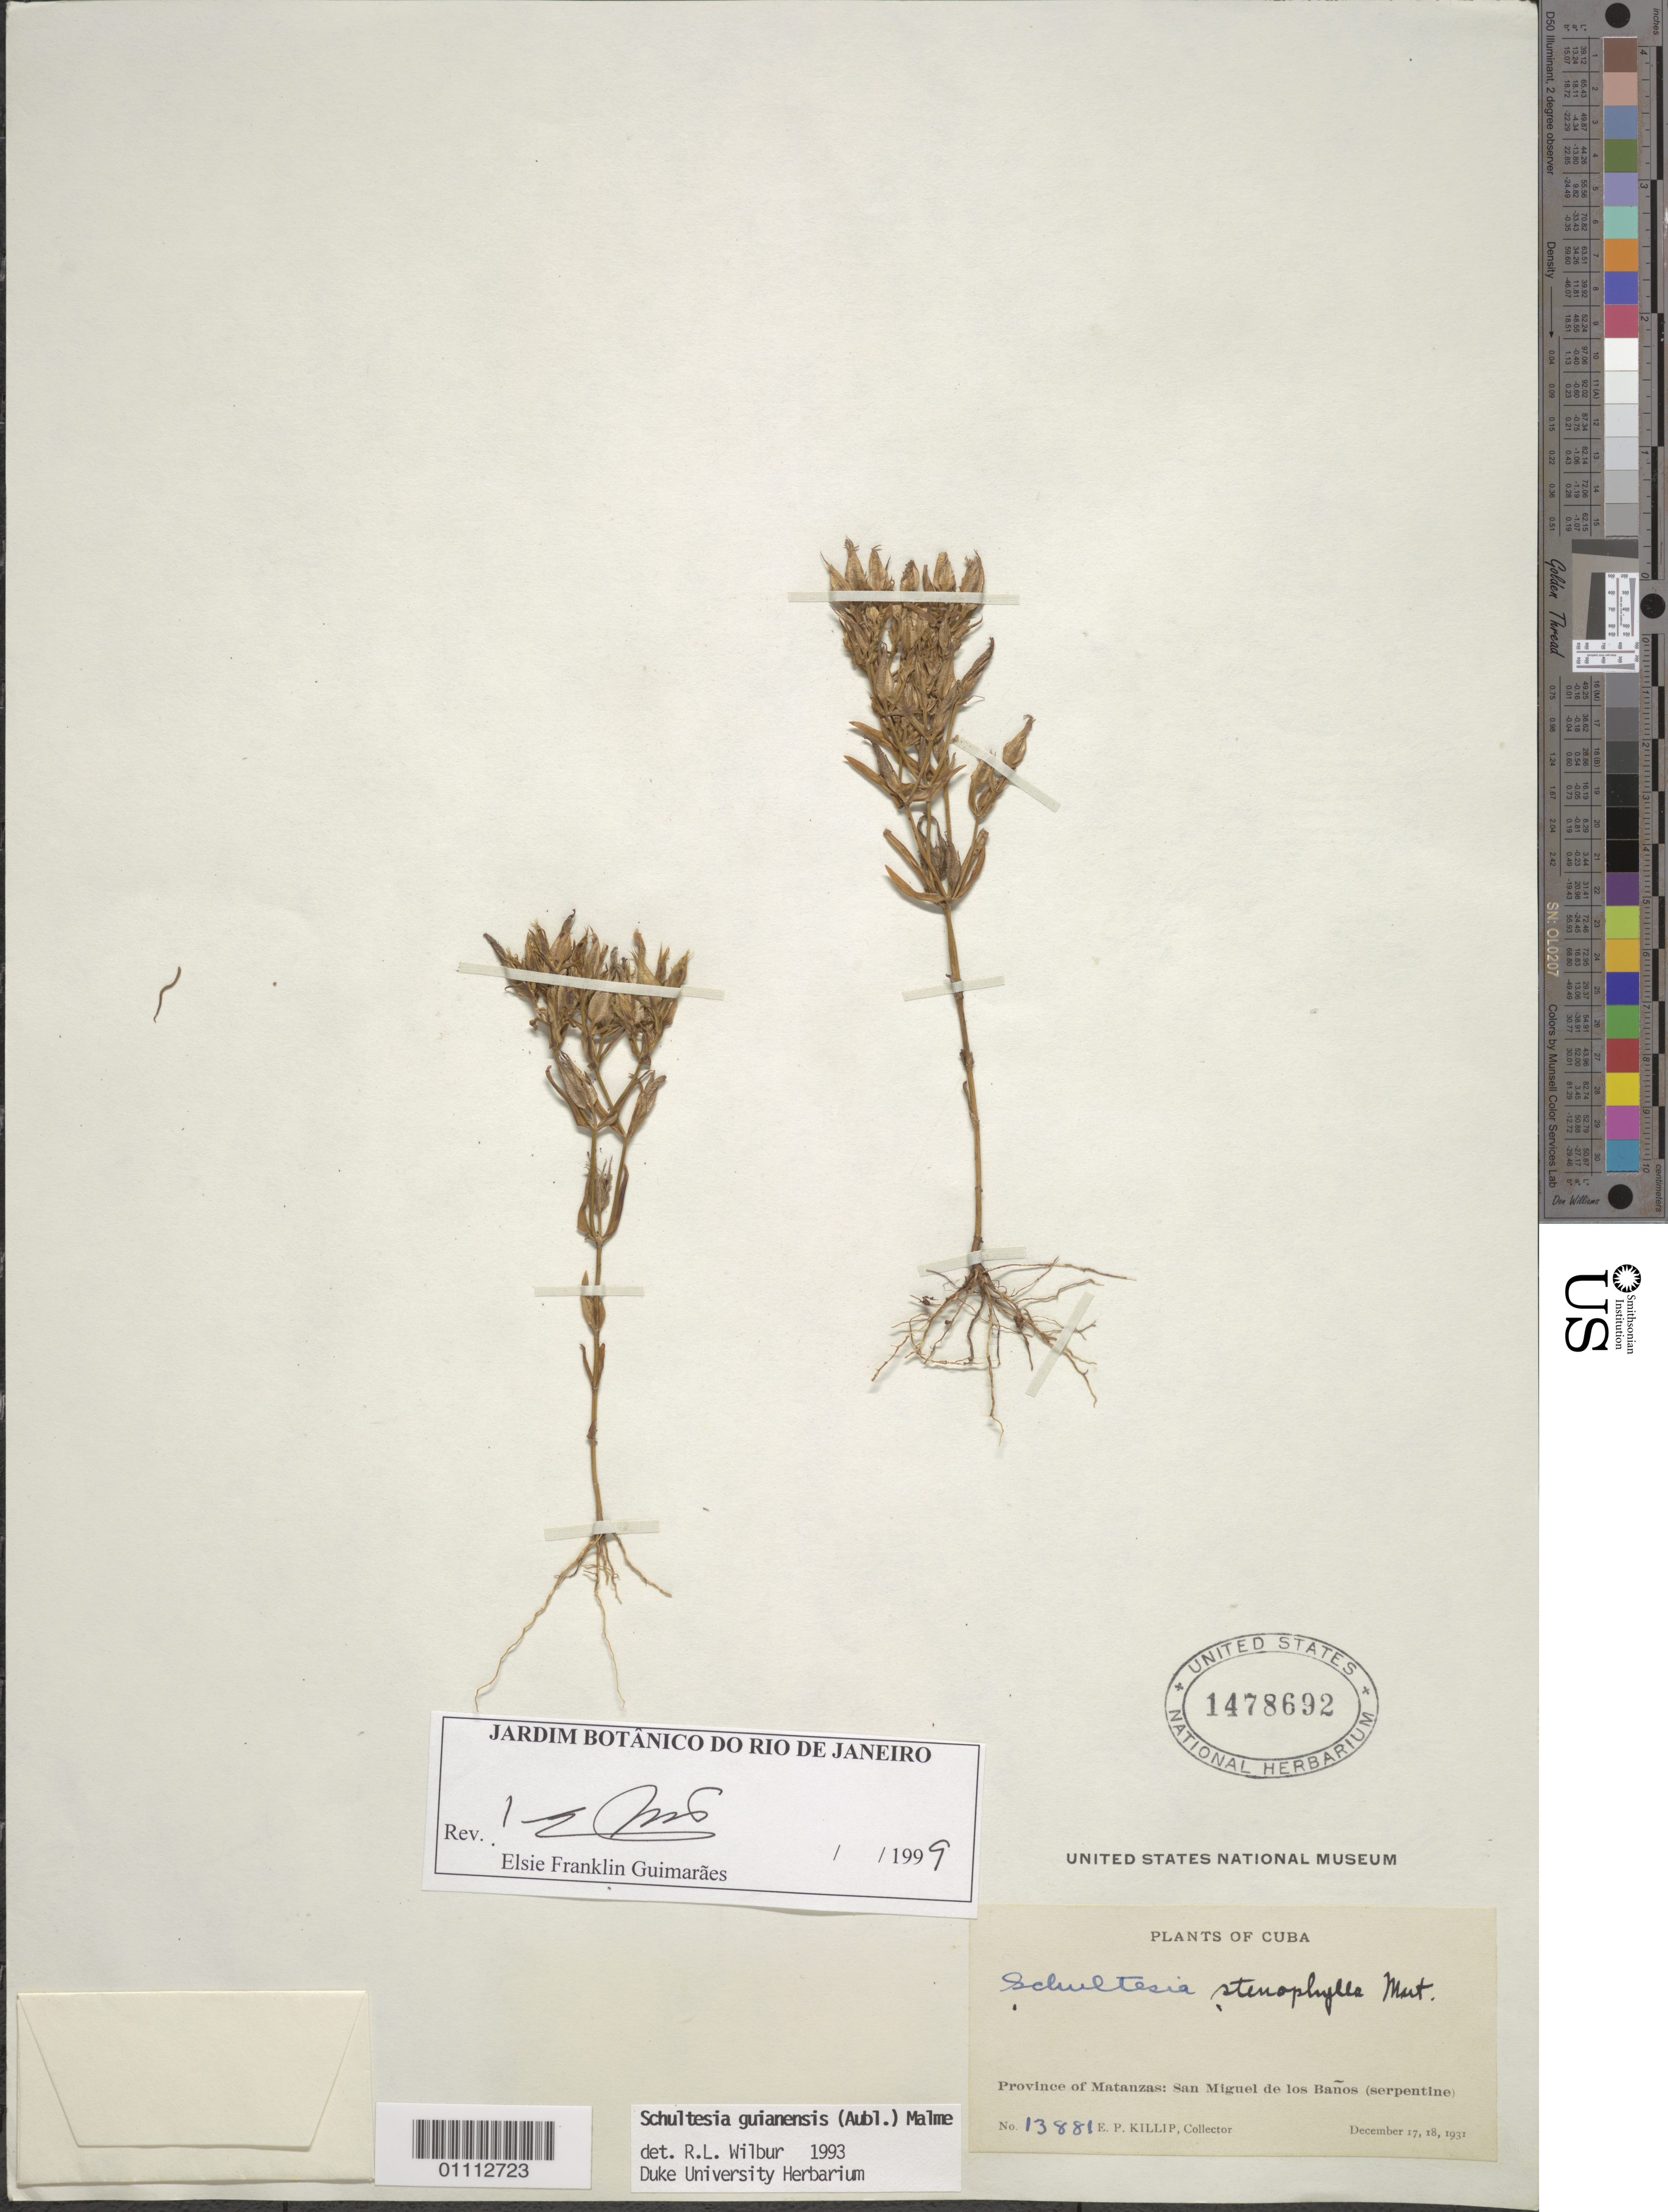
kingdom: Plantae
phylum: Tracheophyta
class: Magnoliopsida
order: Gentianales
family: Gentianaceae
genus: Schultesia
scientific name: Schultesia guianensis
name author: (Aubl.) Malme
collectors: E. P. Killip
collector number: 13881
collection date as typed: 17 Dec 1931 and 18 Dec 1931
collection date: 1931-12-17,1931-12-18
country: Cuba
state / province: Matanzas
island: Cuba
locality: San Miguel de los Banos (serpentine)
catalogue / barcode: US 1478692